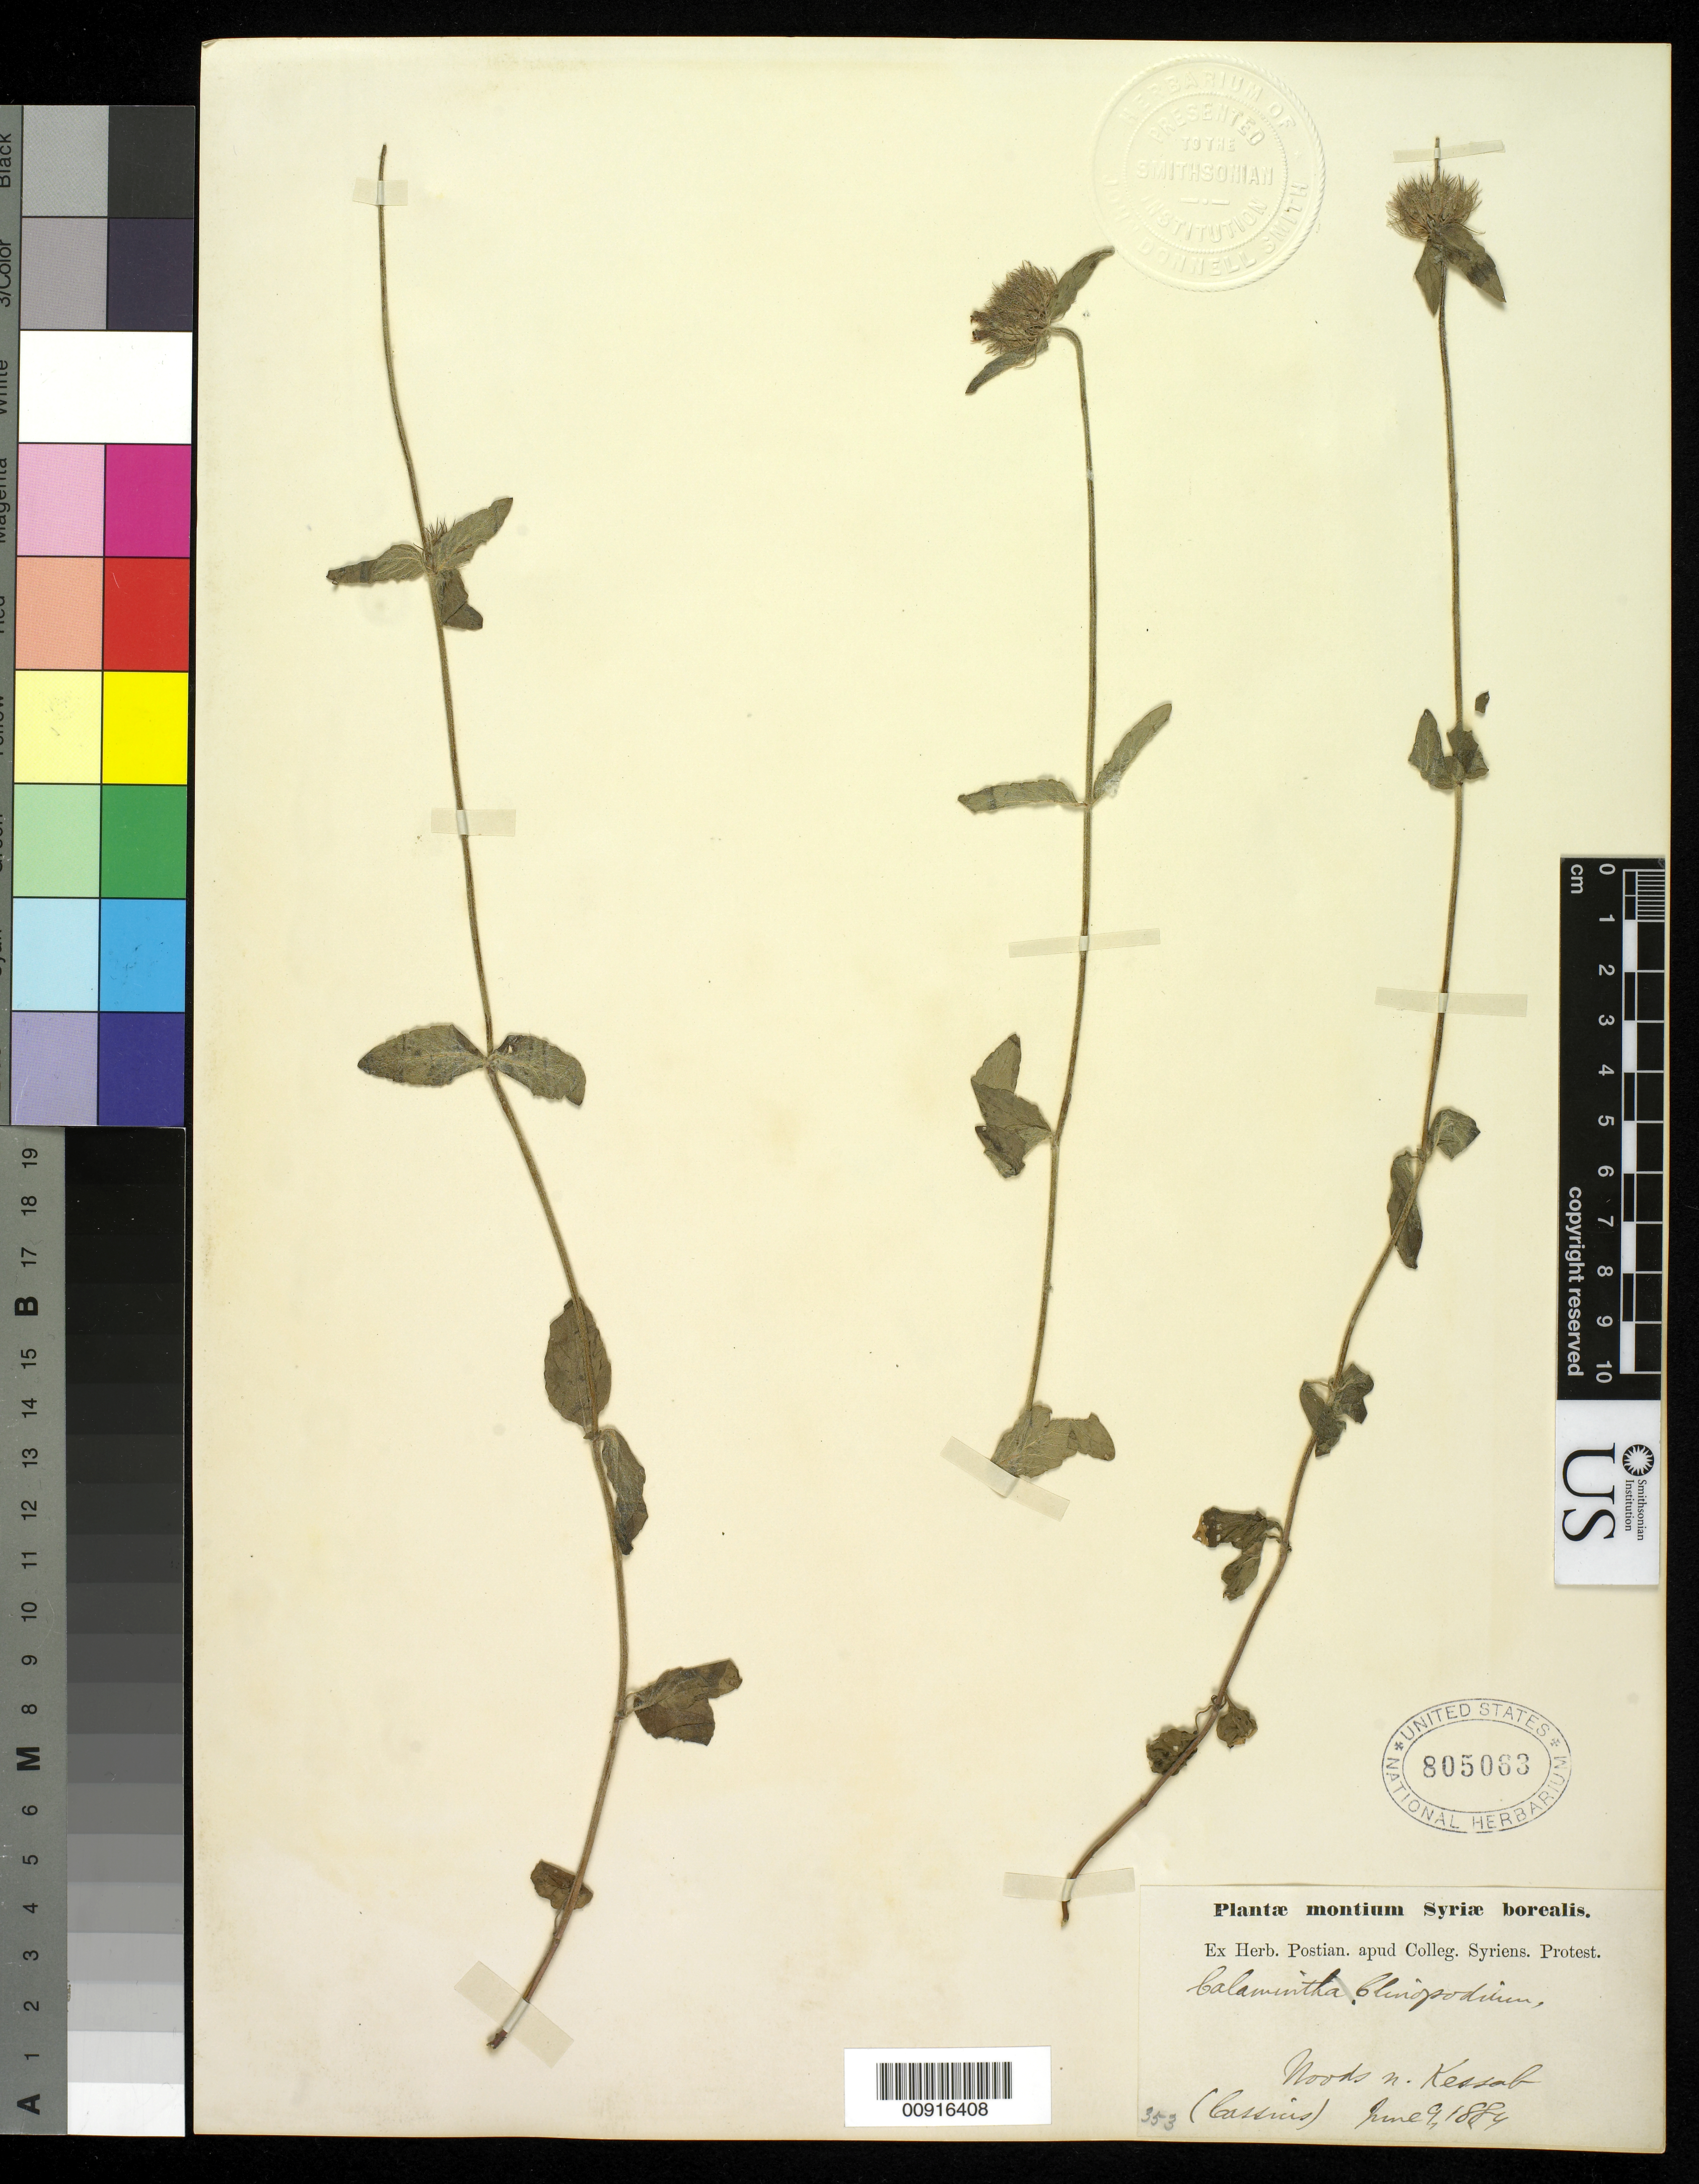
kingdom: Plantae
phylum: Tracheophyta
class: Magnoliopsida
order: Lamiales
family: Lamiaceae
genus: Calamintha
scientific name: Calamintha clinopodium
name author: (Vest) Spenn.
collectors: ex herb. Postian. apud Colleg. Syriens. Protest. USE "Fannie P. A. Shepard" (10308853) AS PRIMARY COLLECTOR INSTEAD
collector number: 353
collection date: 1884-06-09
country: Syria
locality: Woods n. Kessab (Cassius)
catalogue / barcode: US 805063